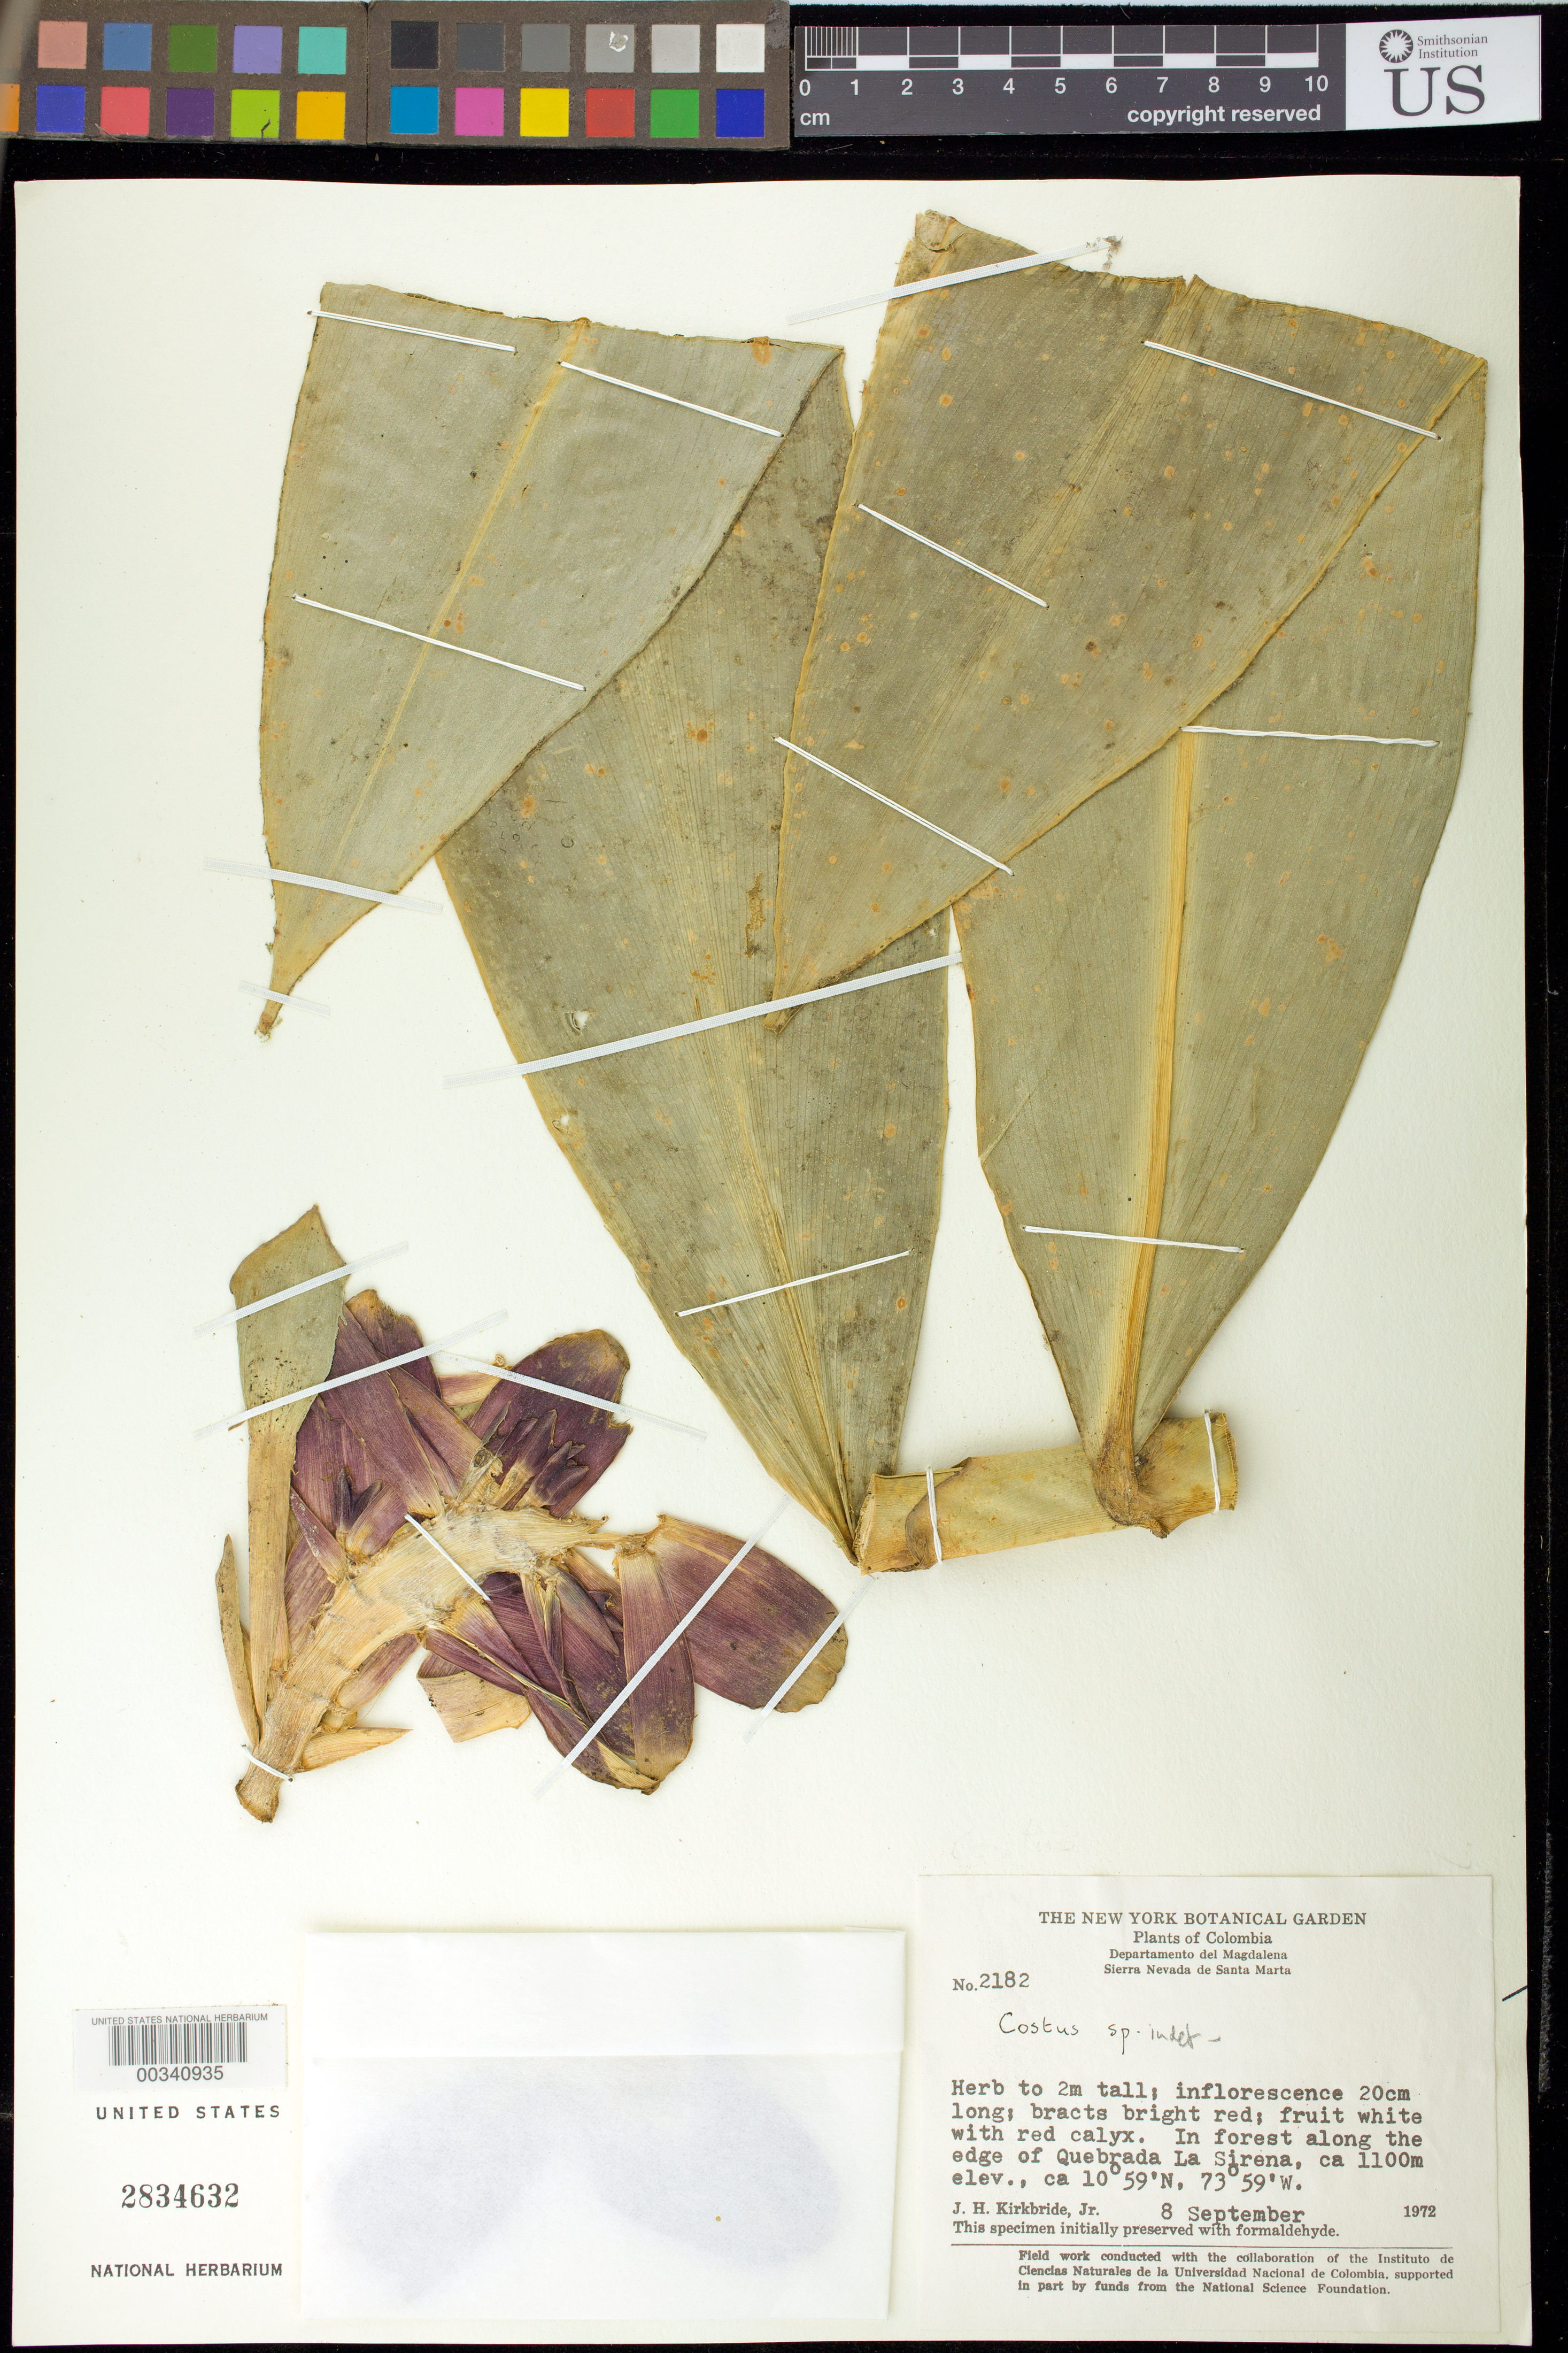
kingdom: Plantae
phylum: Tracheophyta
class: Liliopsida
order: Zingiberales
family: Costaceae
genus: Costus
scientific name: Costus sp.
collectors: J. H. Kirkbride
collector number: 2182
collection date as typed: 08 Sep 1972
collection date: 1972-09-08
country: Colombia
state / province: Magdalena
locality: Sierra Nevada de Santa Marta, in forest along edge of Quebrada la Sirenia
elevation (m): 1100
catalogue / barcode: US 2834632